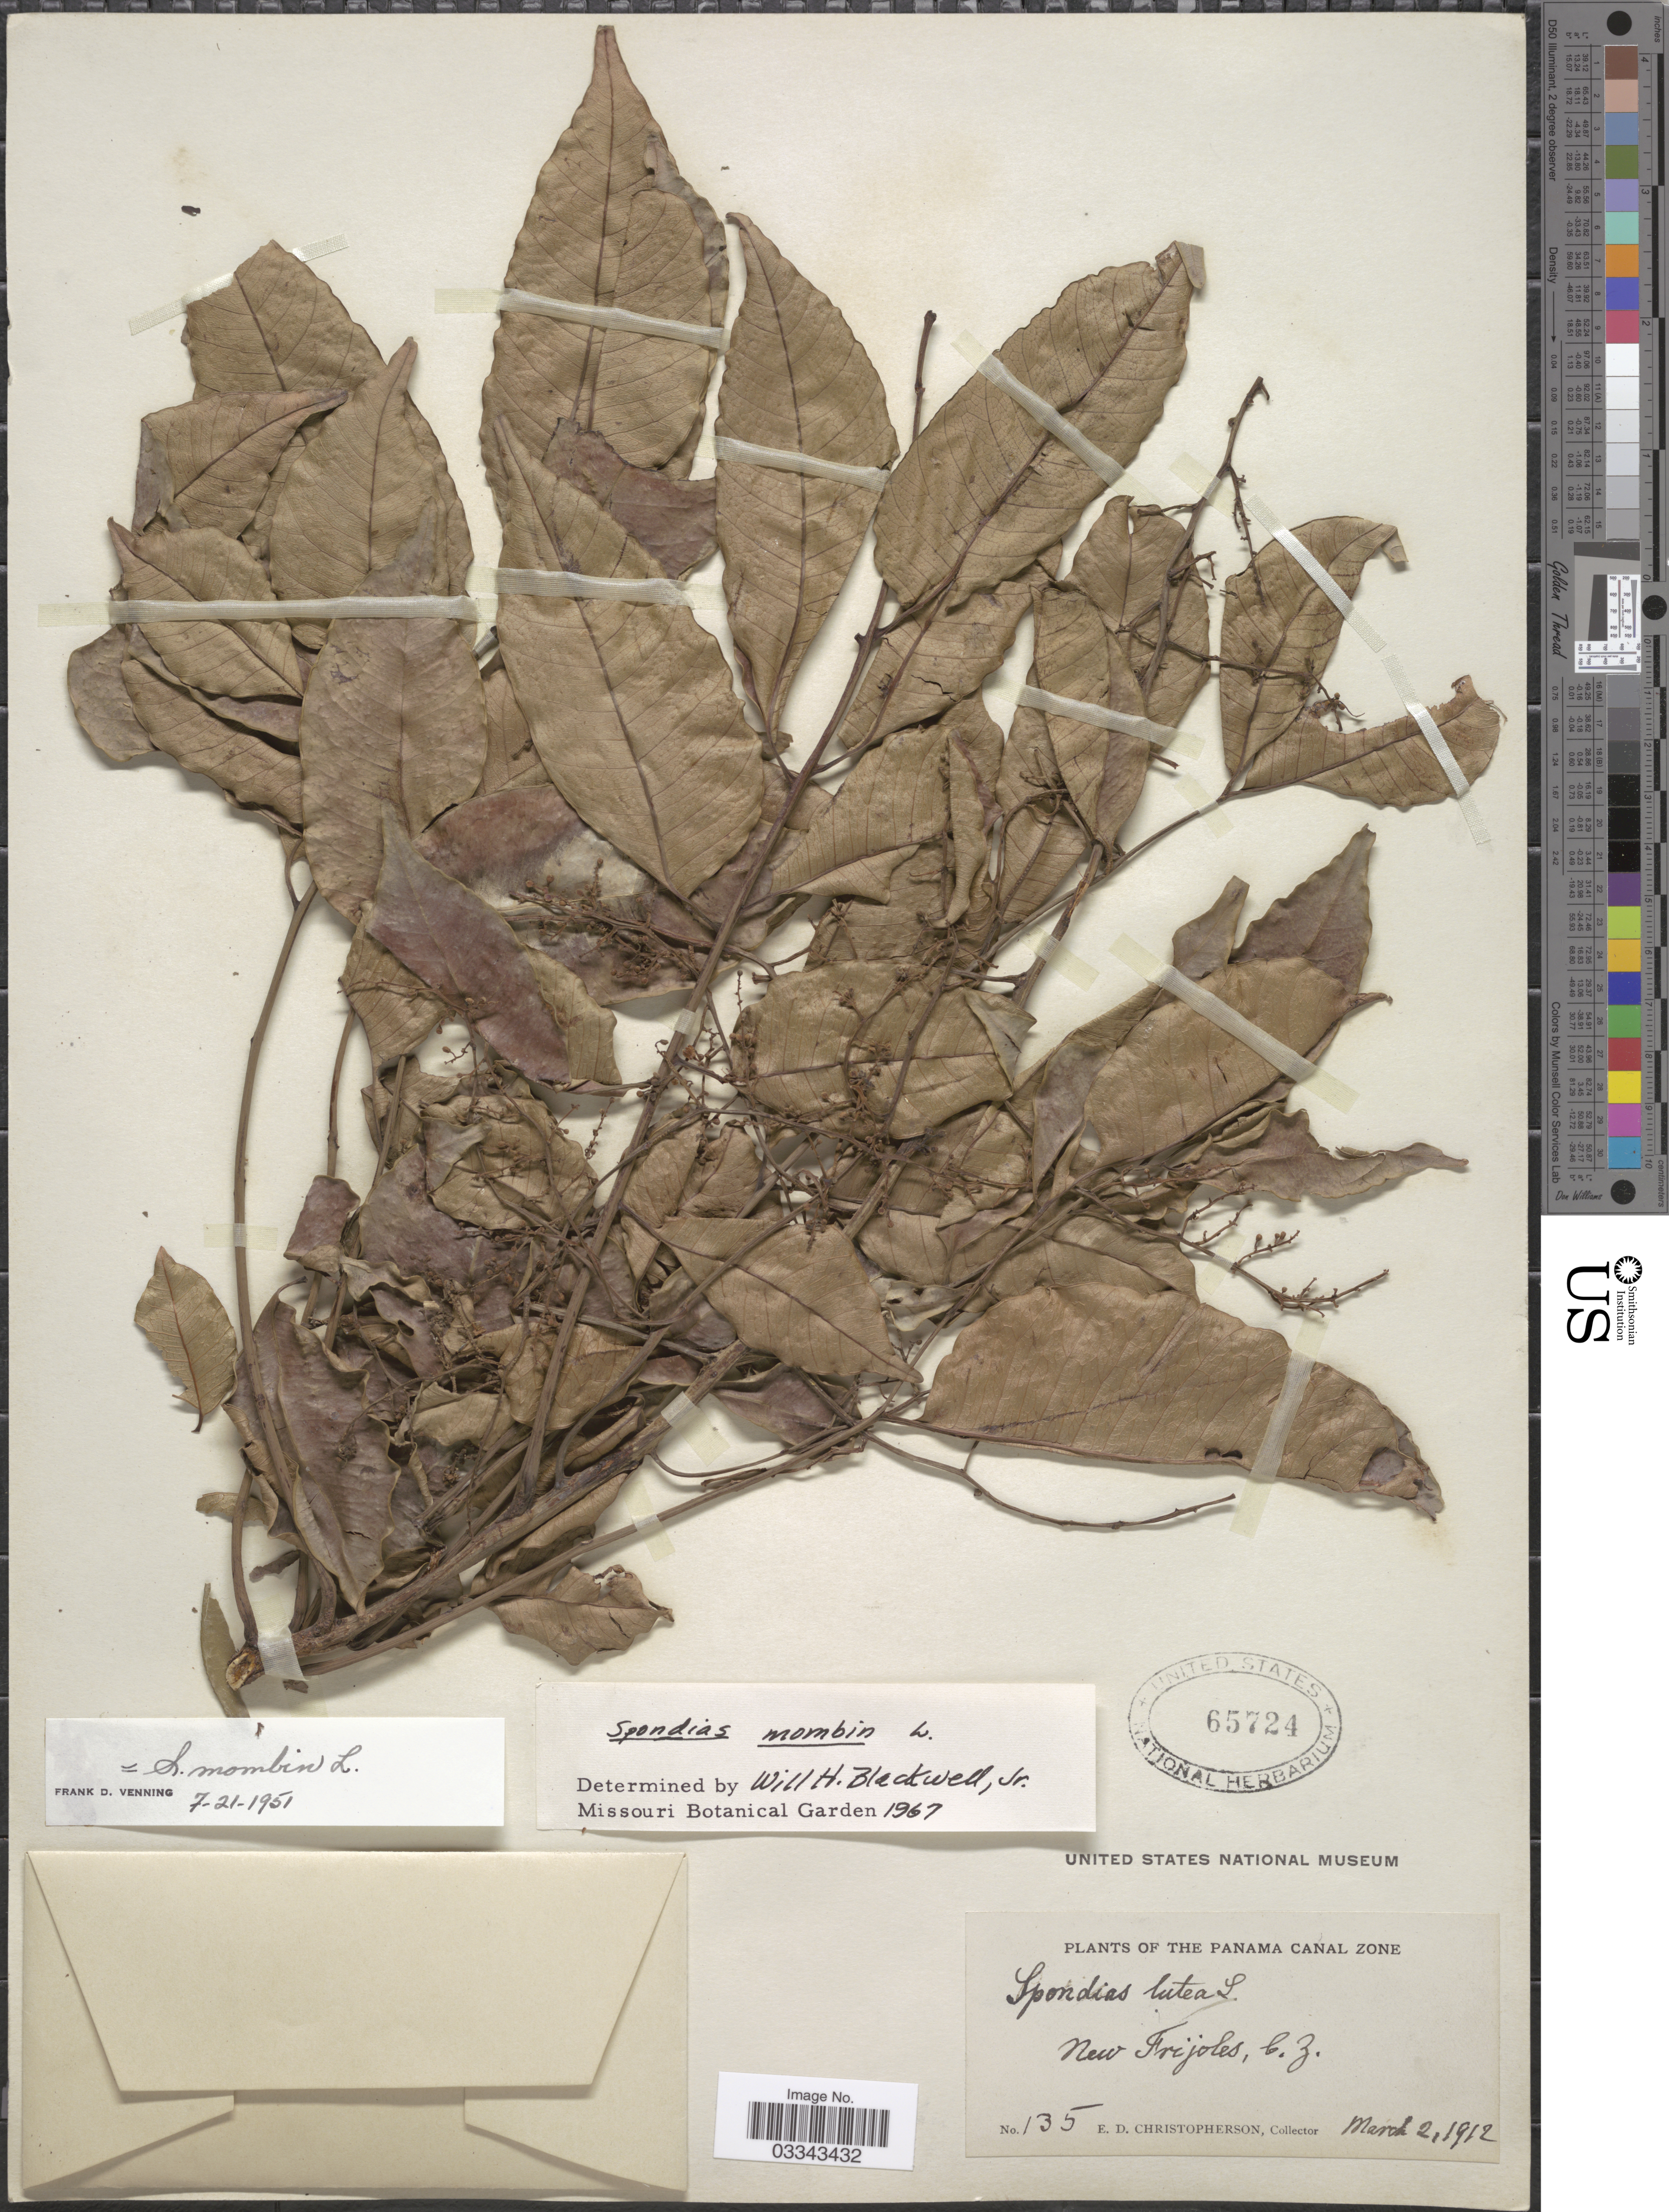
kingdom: Plantae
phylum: Tracheophyta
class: Magnoliopsida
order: Sapindales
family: Anacardiaceae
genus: Spondias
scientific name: Spondias mombin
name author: L.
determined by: Mitchell, John D.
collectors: E. Christopherson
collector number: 135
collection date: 1912-03-02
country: Panama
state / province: Colón / Panamá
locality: The Panama Canal Zone. New Frijoles, C. Z.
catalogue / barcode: US 65724